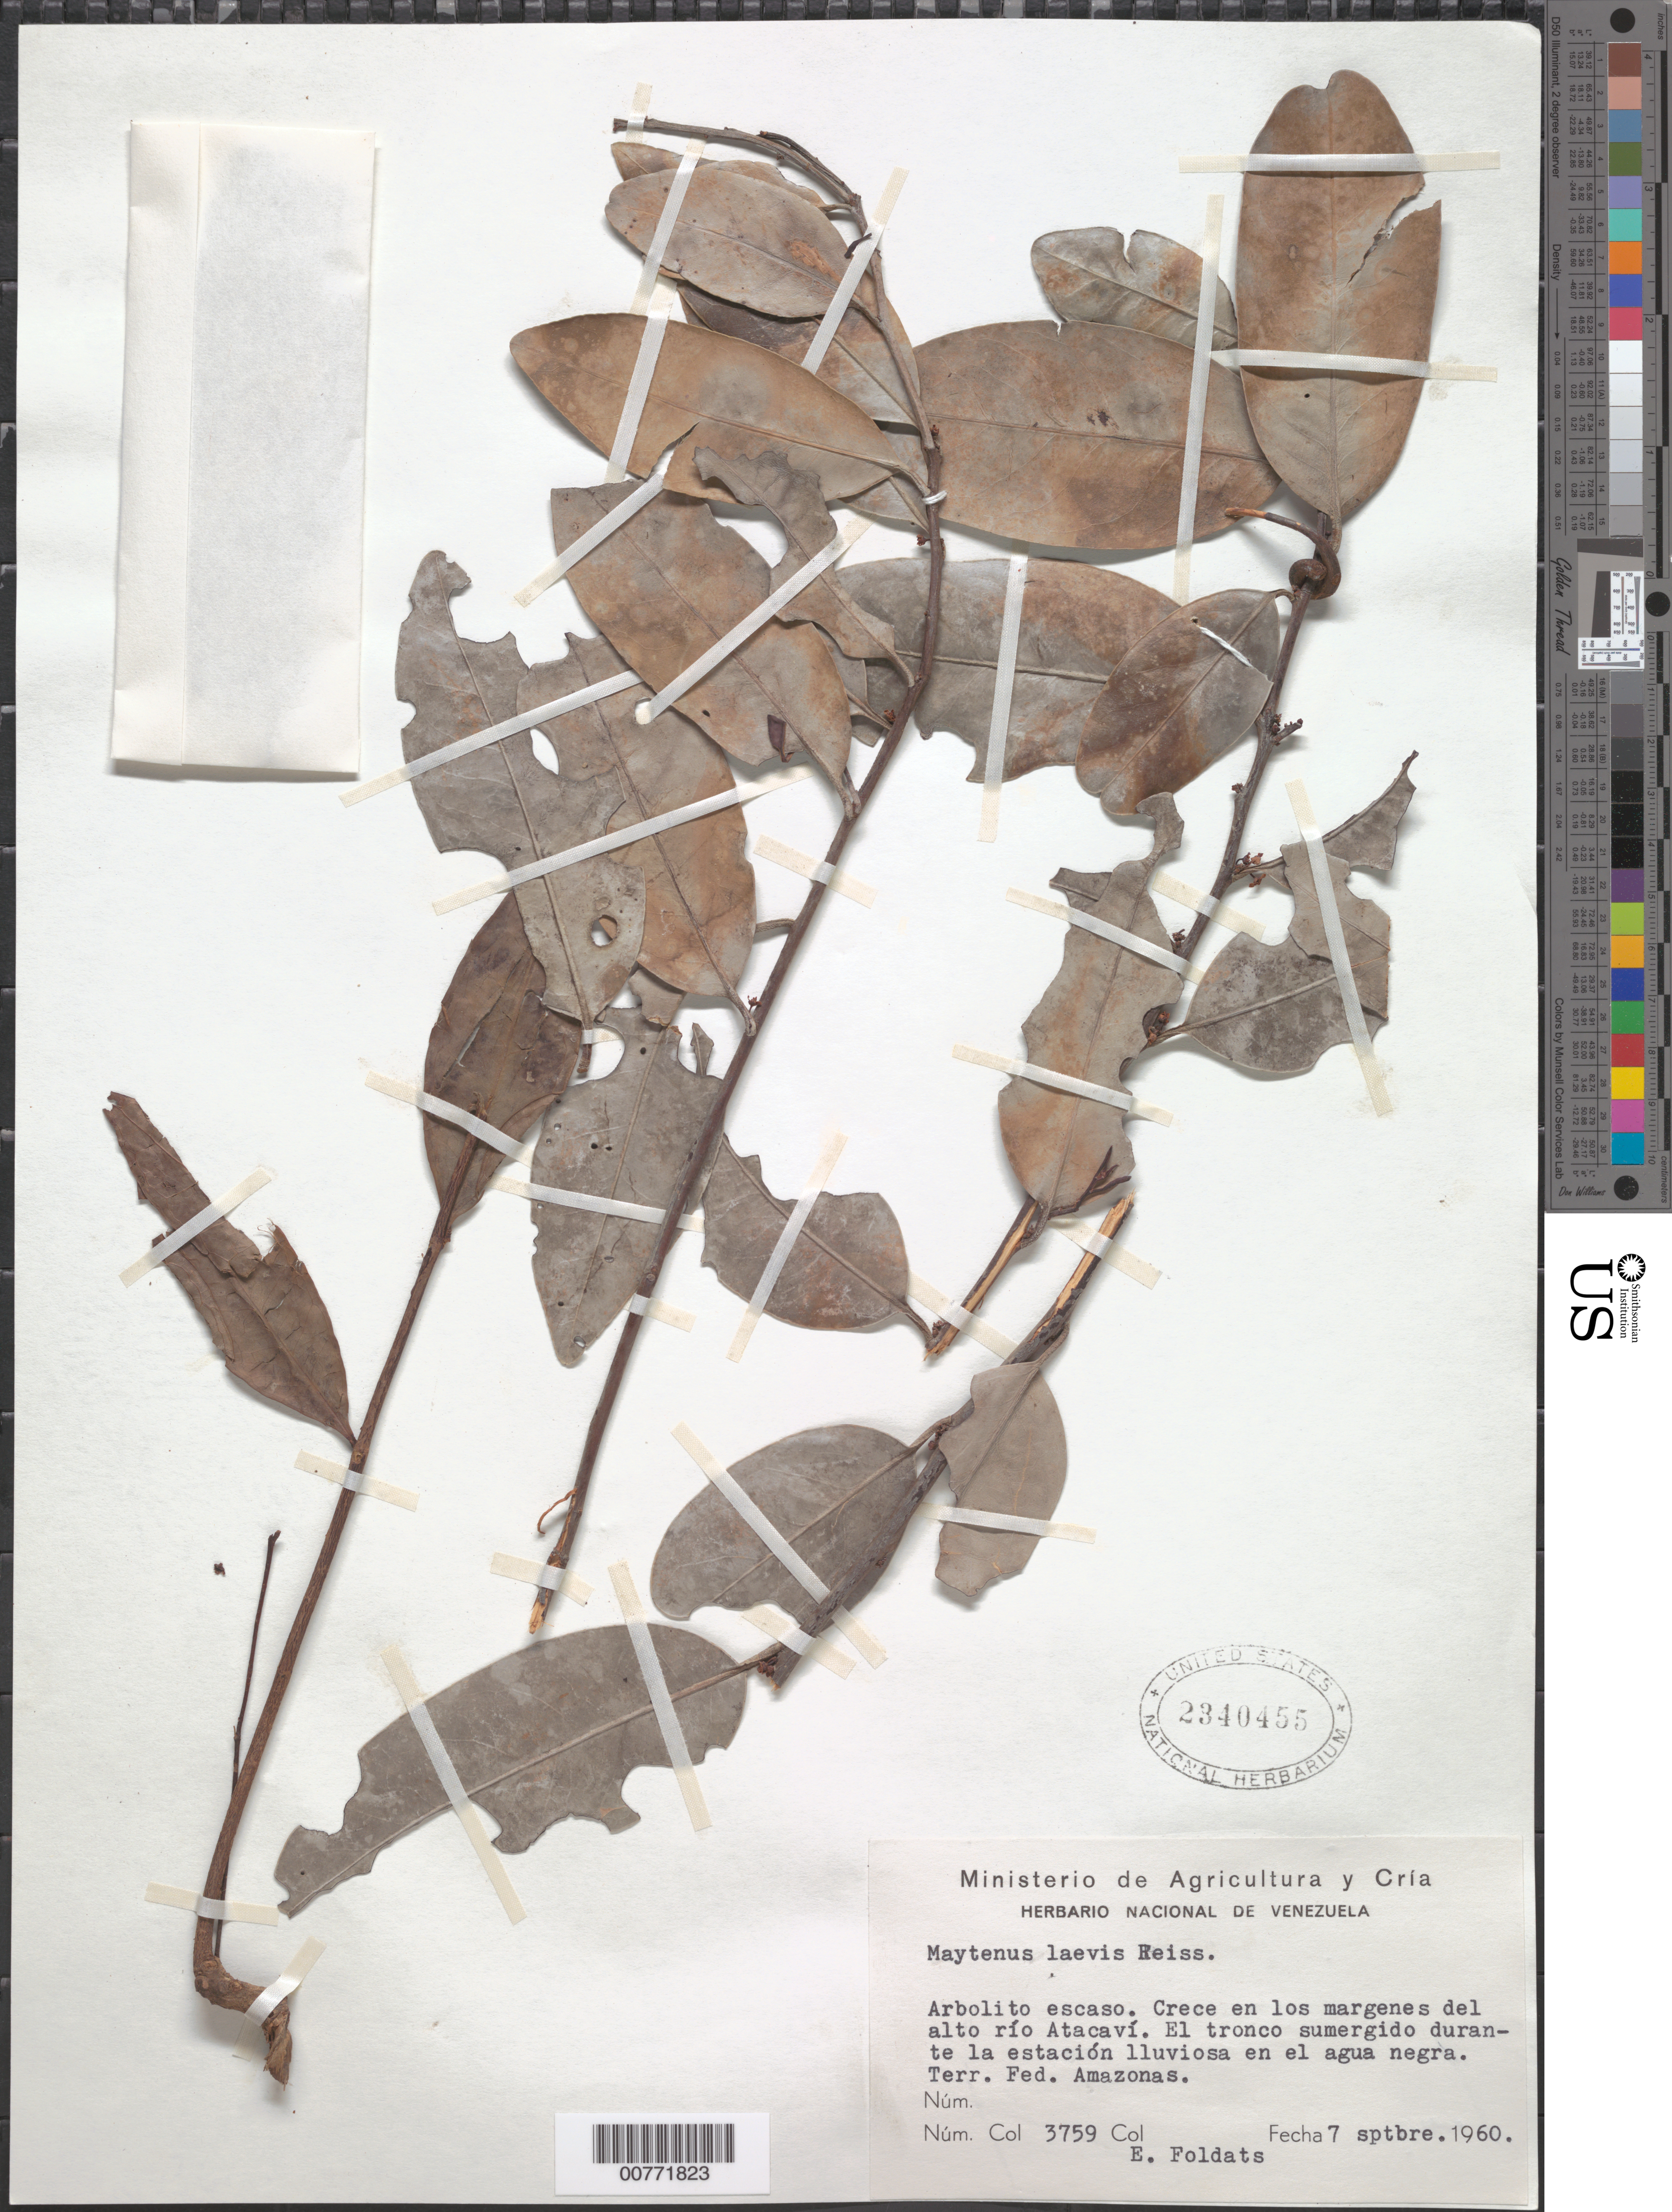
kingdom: Plantae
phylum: Tracheophyta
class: Magnoliopsida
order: Celastrales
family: Celastraceae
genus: Maytenus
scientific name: Maytenus laevis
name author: Reissek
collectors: E. Foldats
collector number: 3759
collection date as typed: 7-Sep-60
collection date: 1960-09-07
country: Venezuela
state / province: Amazonas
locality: Río Atacavi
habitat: Crece en los margenes del alto río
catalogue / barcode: US 2340455